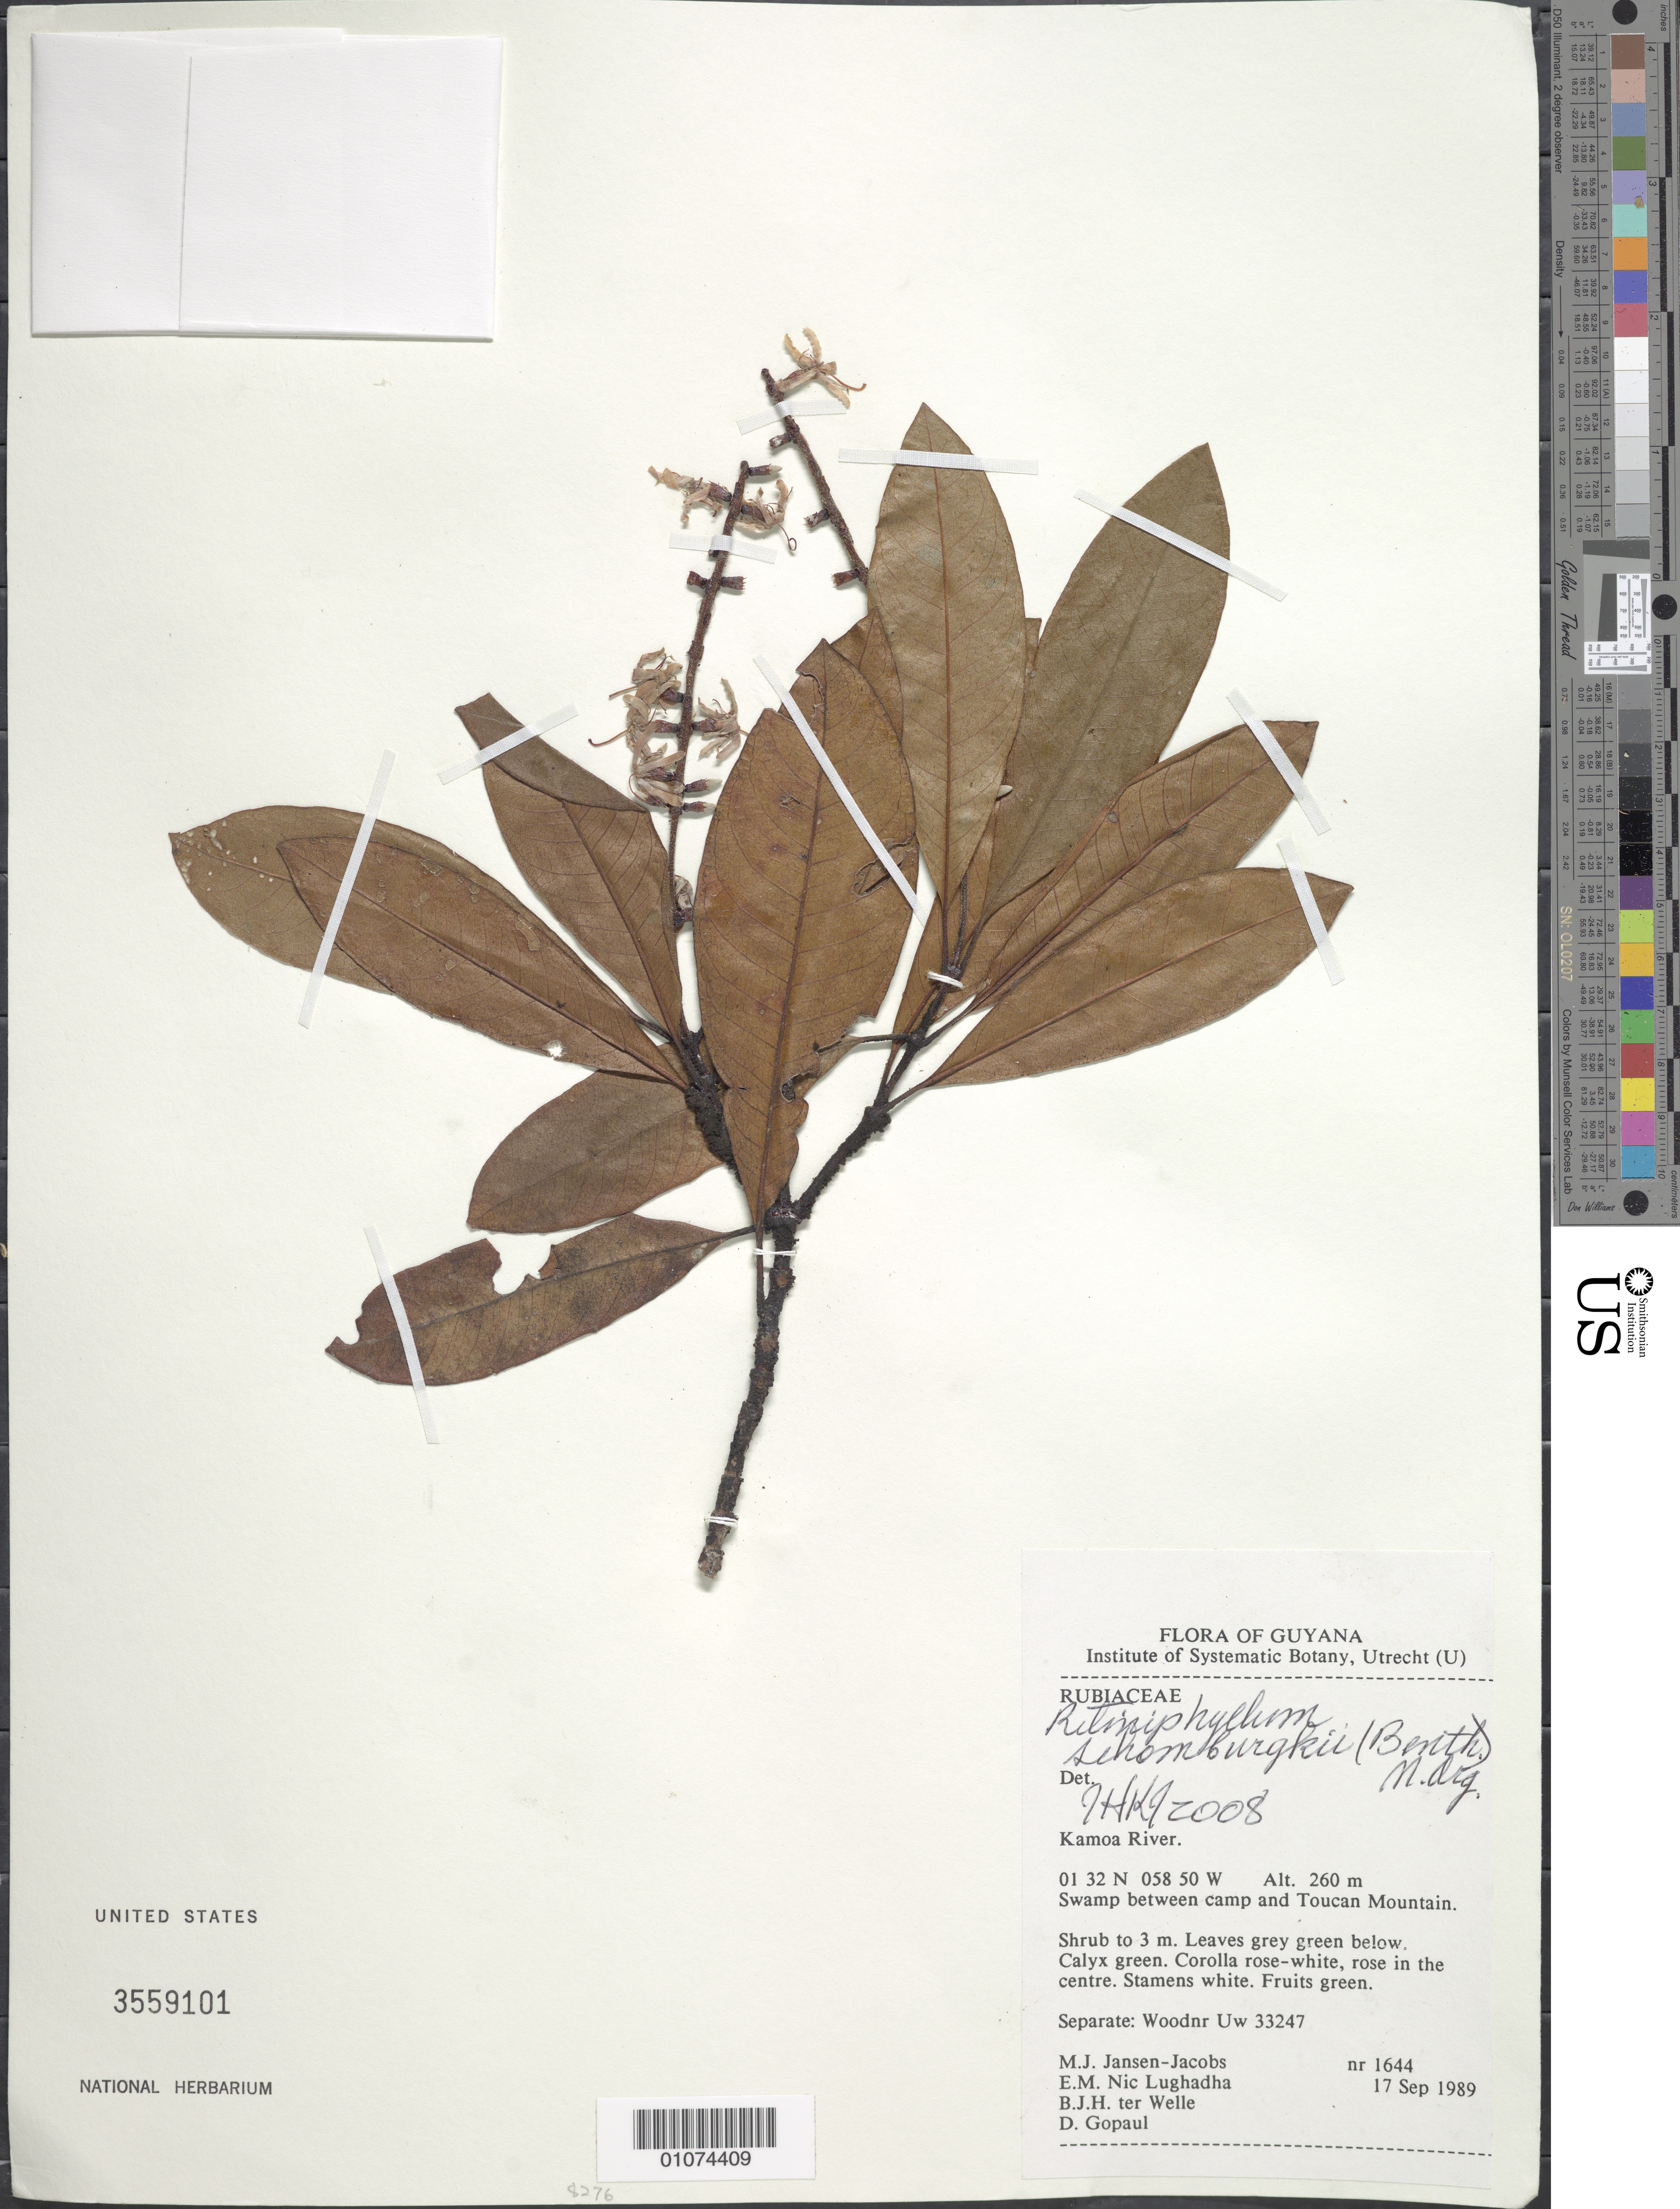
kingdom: Plantae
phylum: Tracheophyta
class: Magnoliopsida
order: Gentianales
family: Rubiaceae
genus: Retiniphyllum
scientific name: Retiniphyllum schomburgkii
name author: (Benth.) Müll. Arg.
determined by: Kirkbride, J. H.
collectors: M. J. Jansen-Jacobs, E. Nic Lughadha, B. Welle & D. Gopaul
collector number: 1644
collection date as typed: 17-Sep-89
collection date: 1989-09-17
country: Guyana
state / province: U. Takutu-U. Essequibo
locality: Kamoa River, between camp and Toucan Mountain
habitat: Swamp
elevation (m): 260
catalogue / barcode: US 3559101